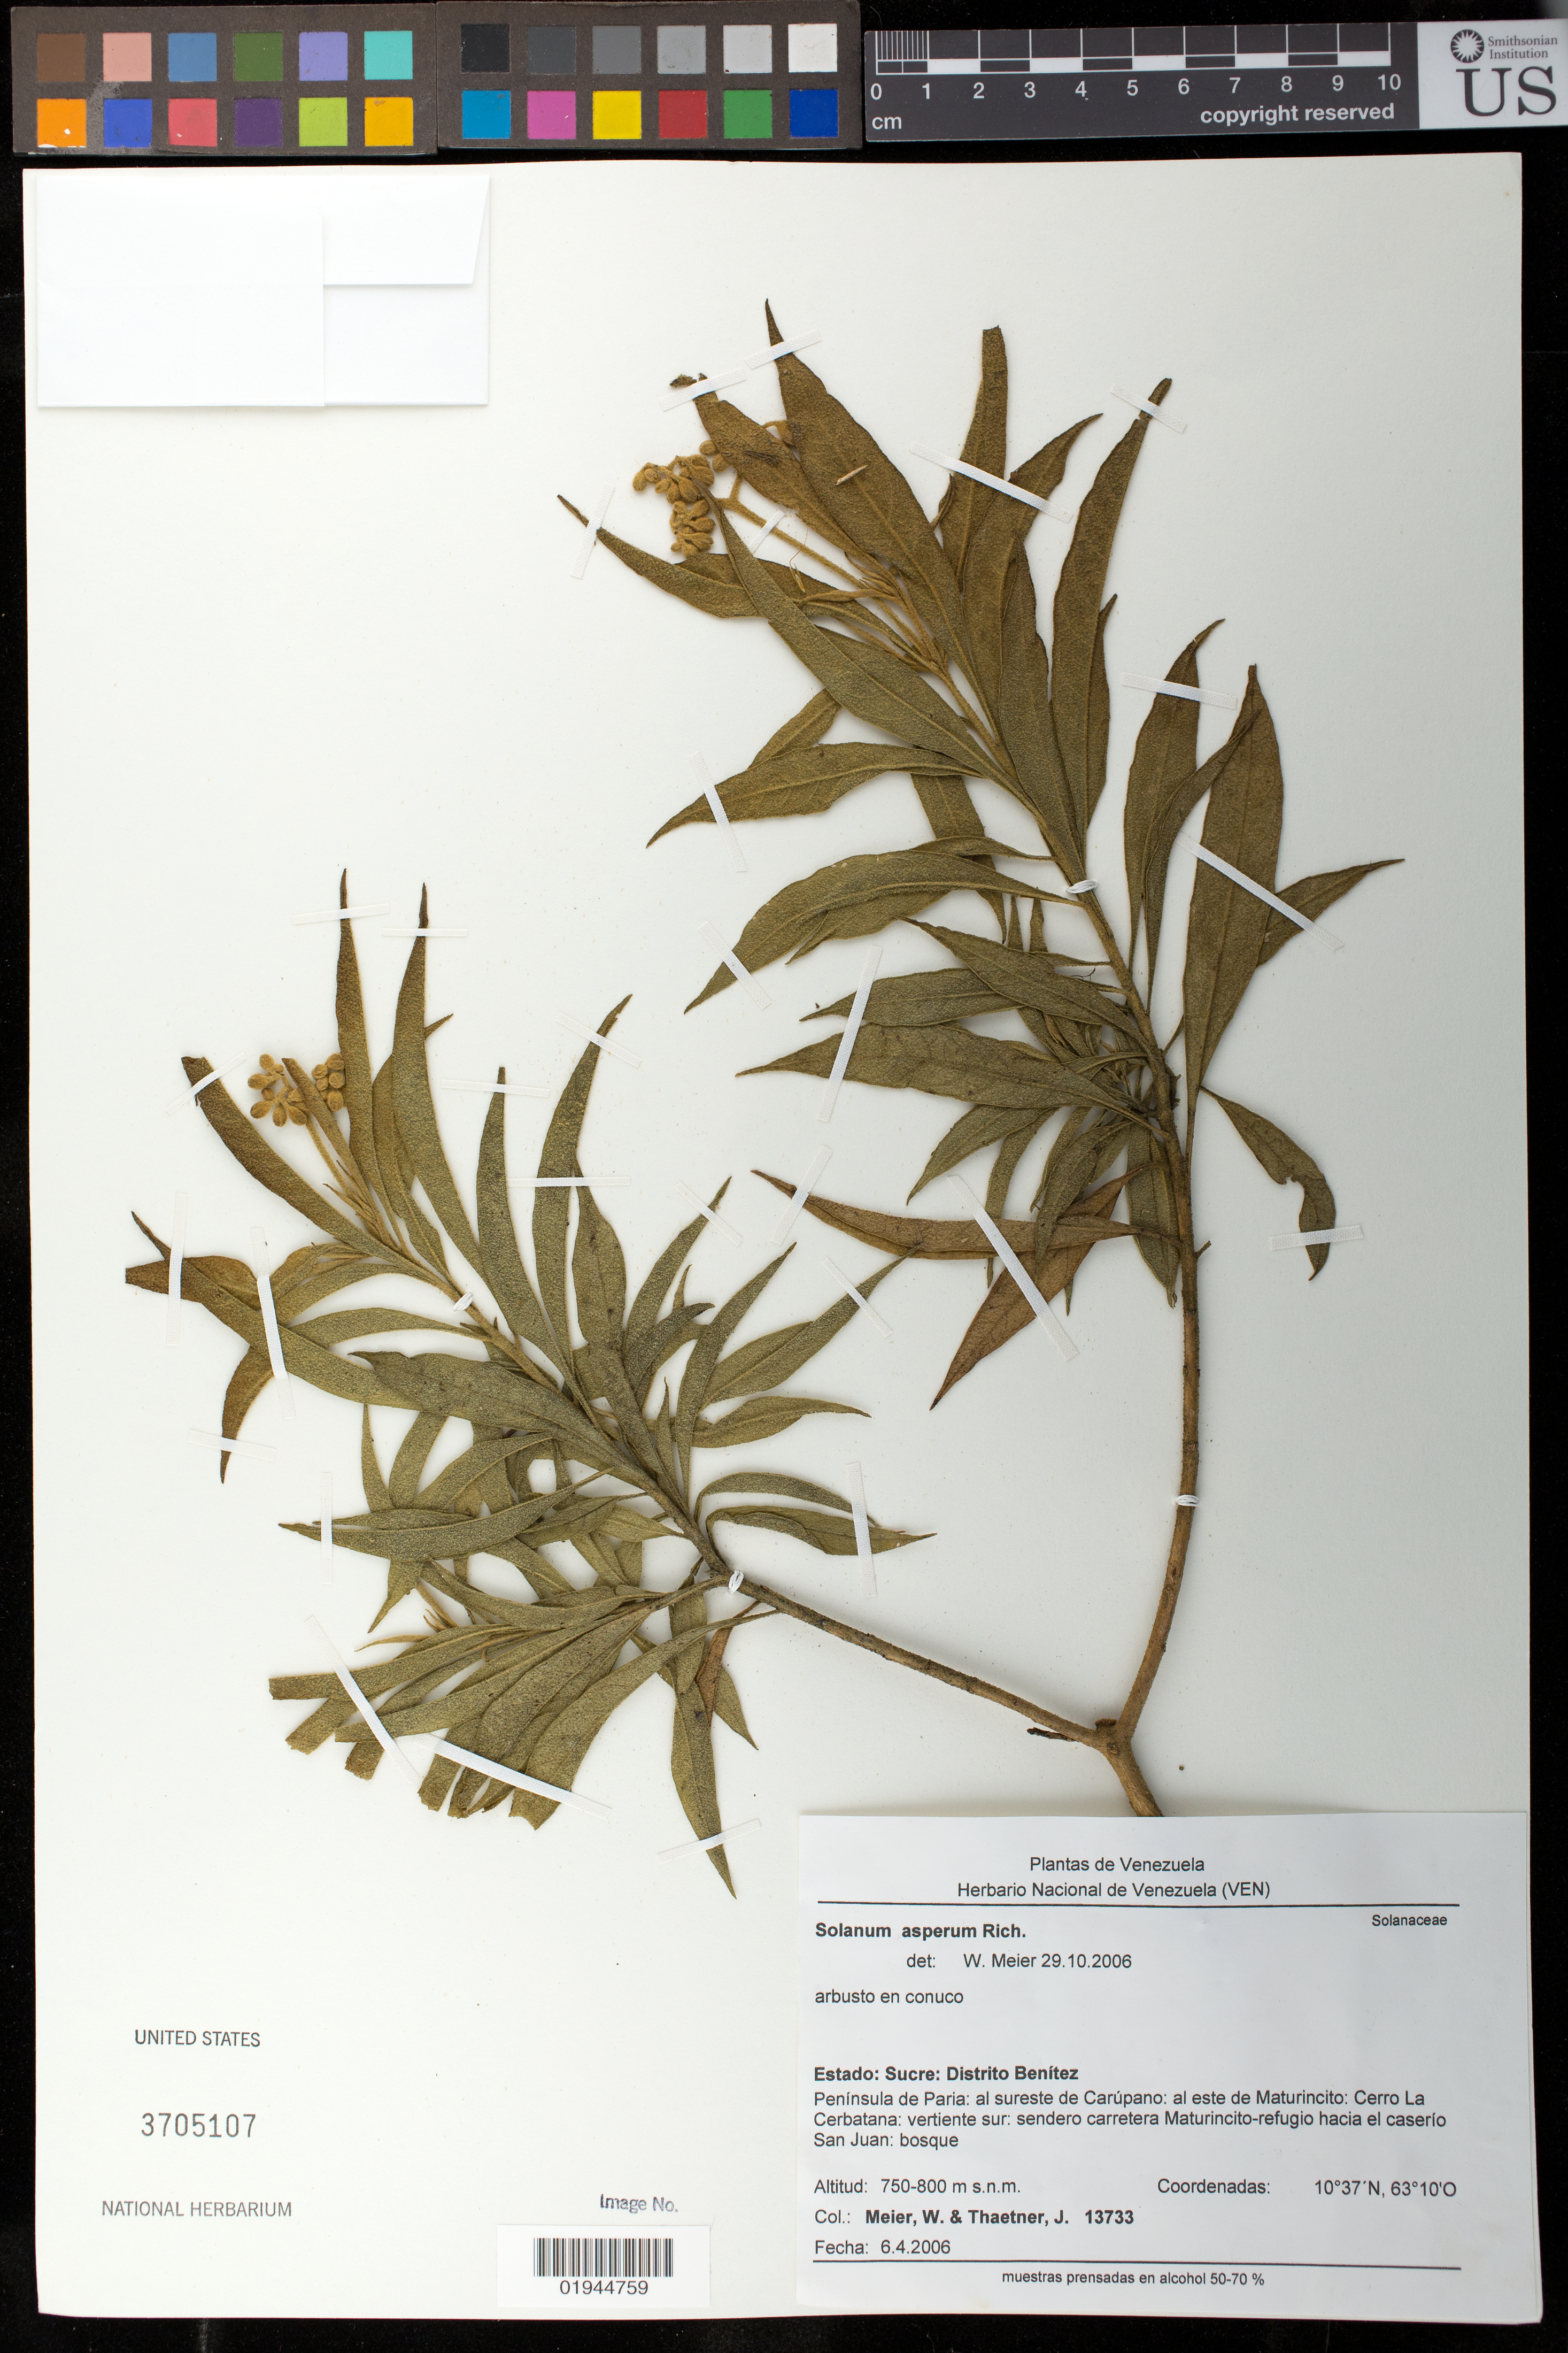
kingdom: Plantae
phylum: Tracheophyta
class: Magnoliopsida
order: Solanales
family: Solanaceae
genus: Solanum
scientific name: Solanum asperum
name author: Rich.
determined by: Meier, Winfried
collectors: W. Meier & J. Thaetner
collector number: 13733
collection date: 2006-04-06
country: Venezuela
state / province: Sucre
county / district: Benitez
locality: Península de Paria: al suresta de Carúpano: al este de Maturincito: Cerro La Cerbatana: vertiente sur; sendero carretera Maturincito- refugio hacia el caserío San Juan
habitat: bosque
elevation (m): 750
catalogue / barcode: US 3705107